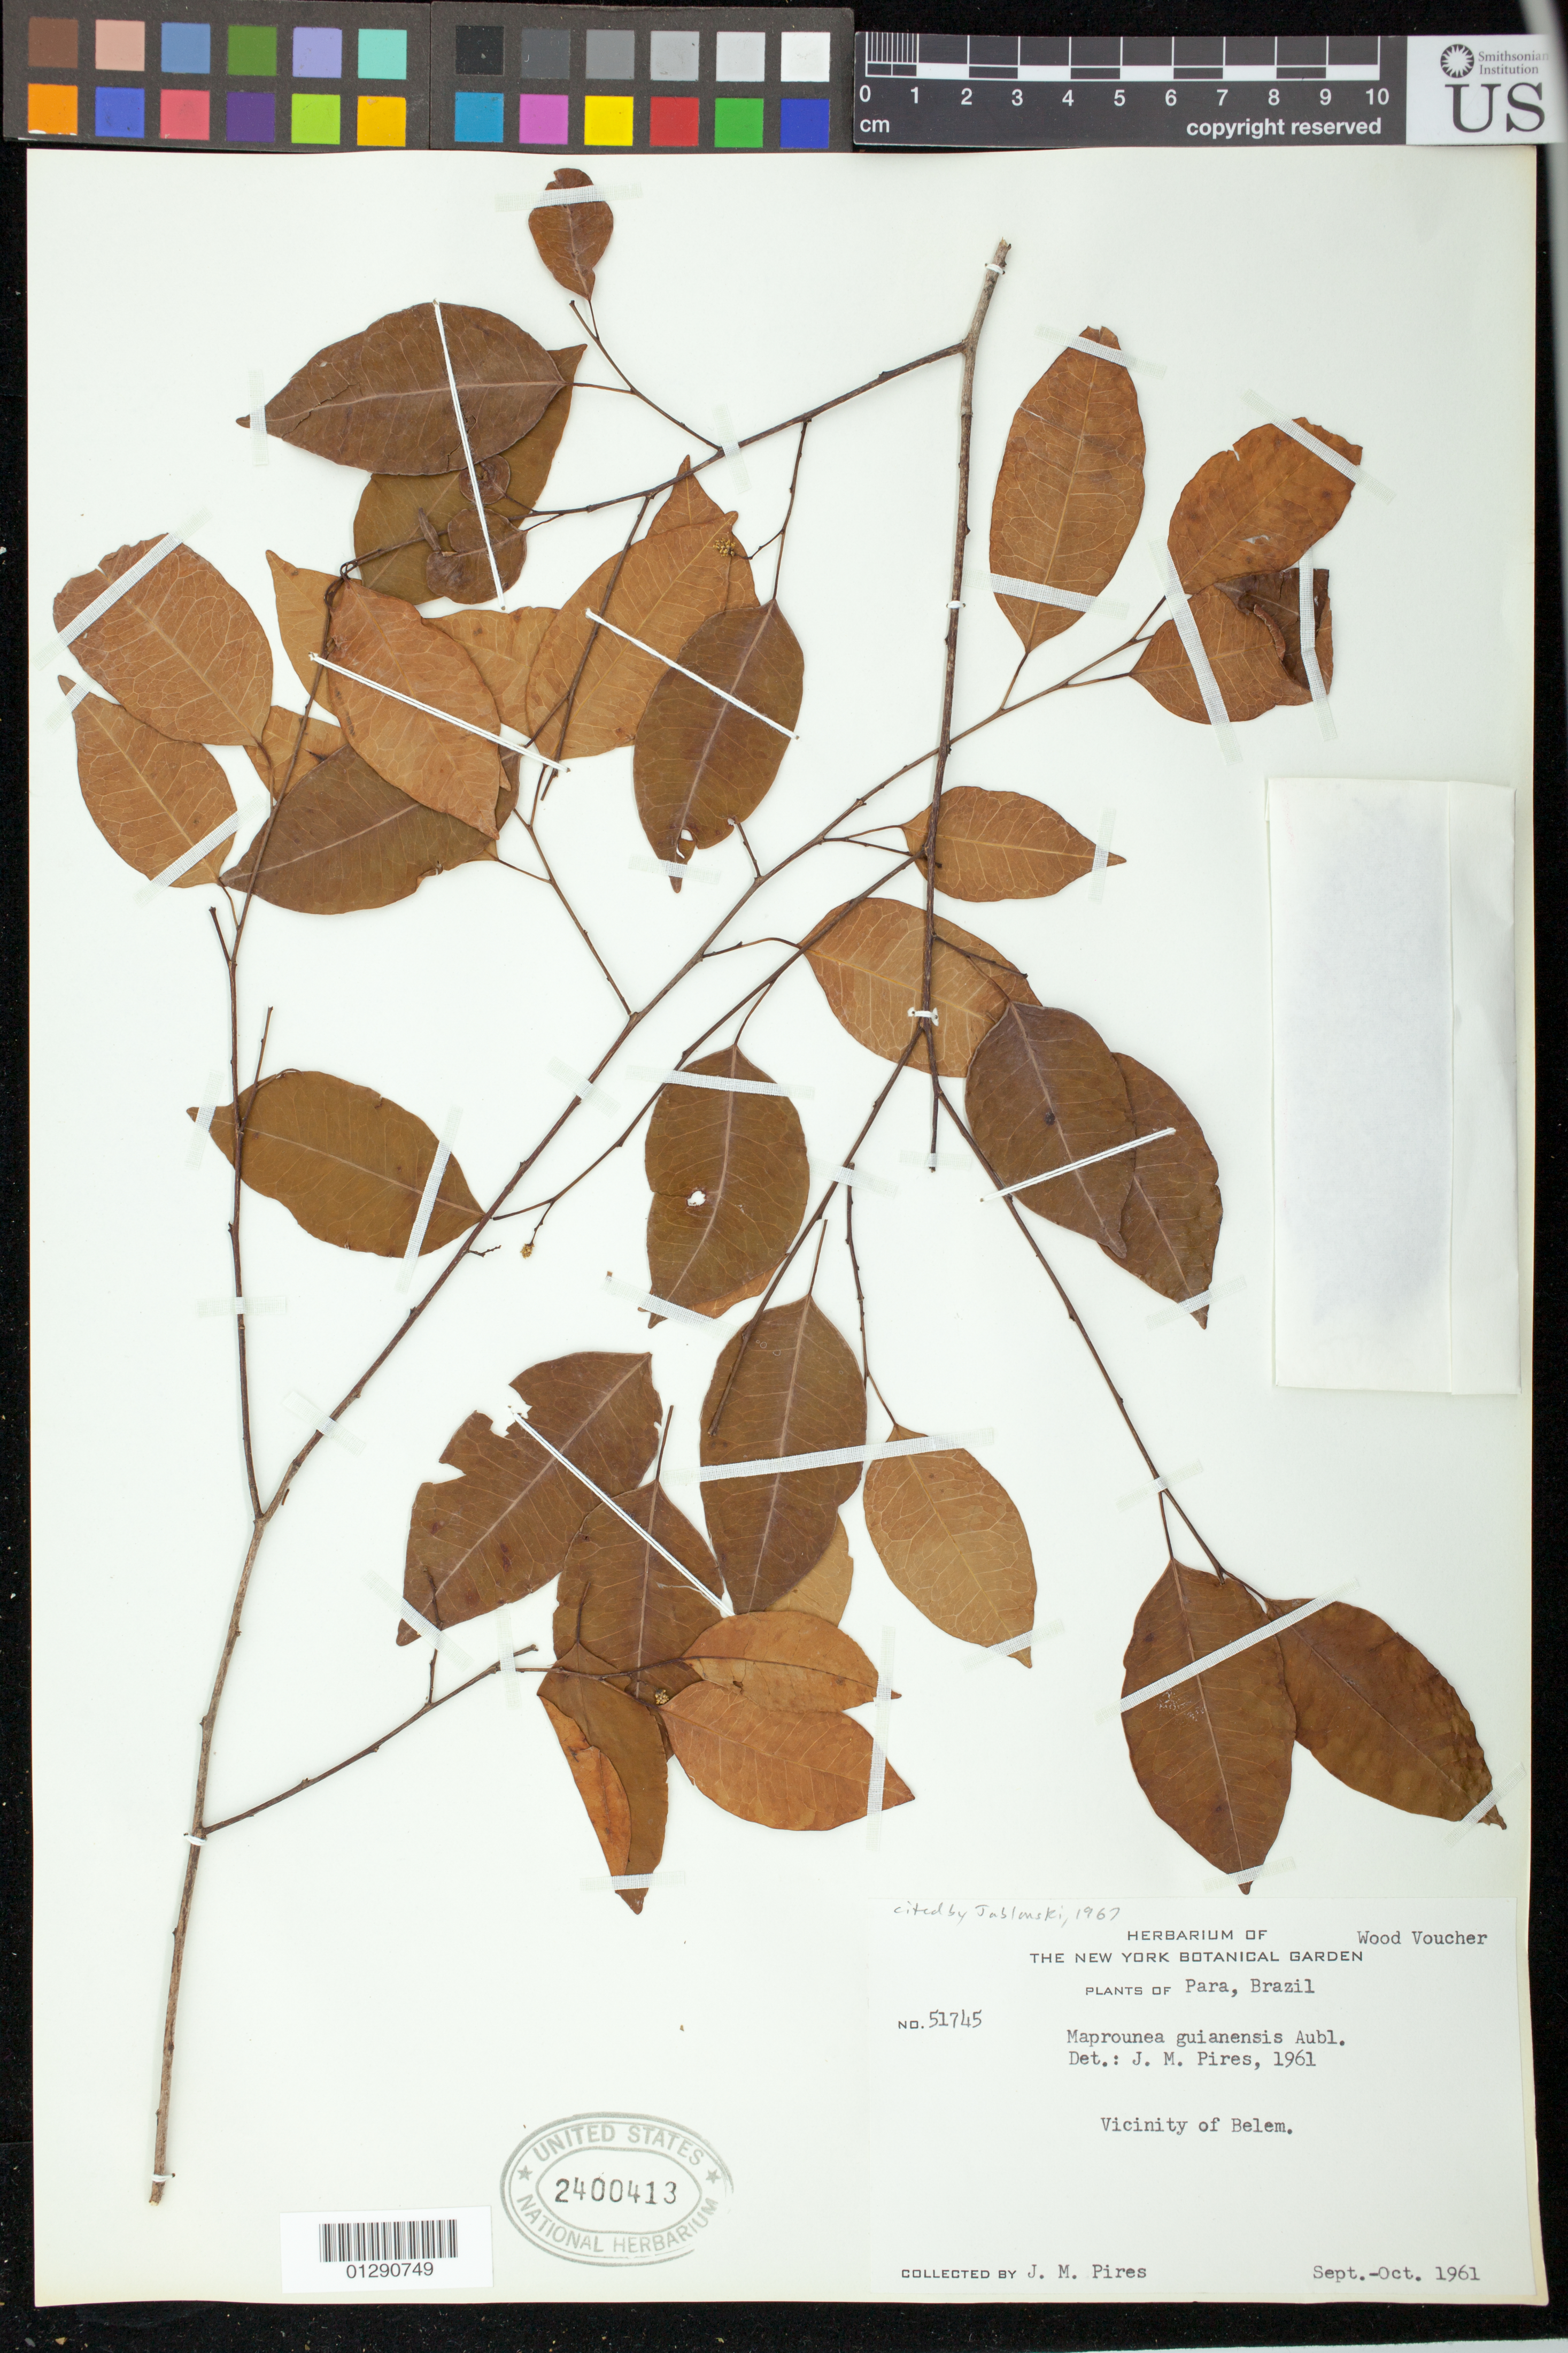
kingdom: Plantae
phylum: Tracheophyta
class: Magnoliopsida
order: Malpighiales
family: Euphorbiaceae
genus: Maprounea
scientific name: Maprounea guianensis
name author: Aubl.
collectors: J. M. Pires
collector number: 51745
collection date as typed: Sep 1961 to -- Oct 1961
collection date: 1961-09/1961-10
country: Brazil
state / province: Pará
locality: Vicinity of belem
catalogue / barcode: US 2400413